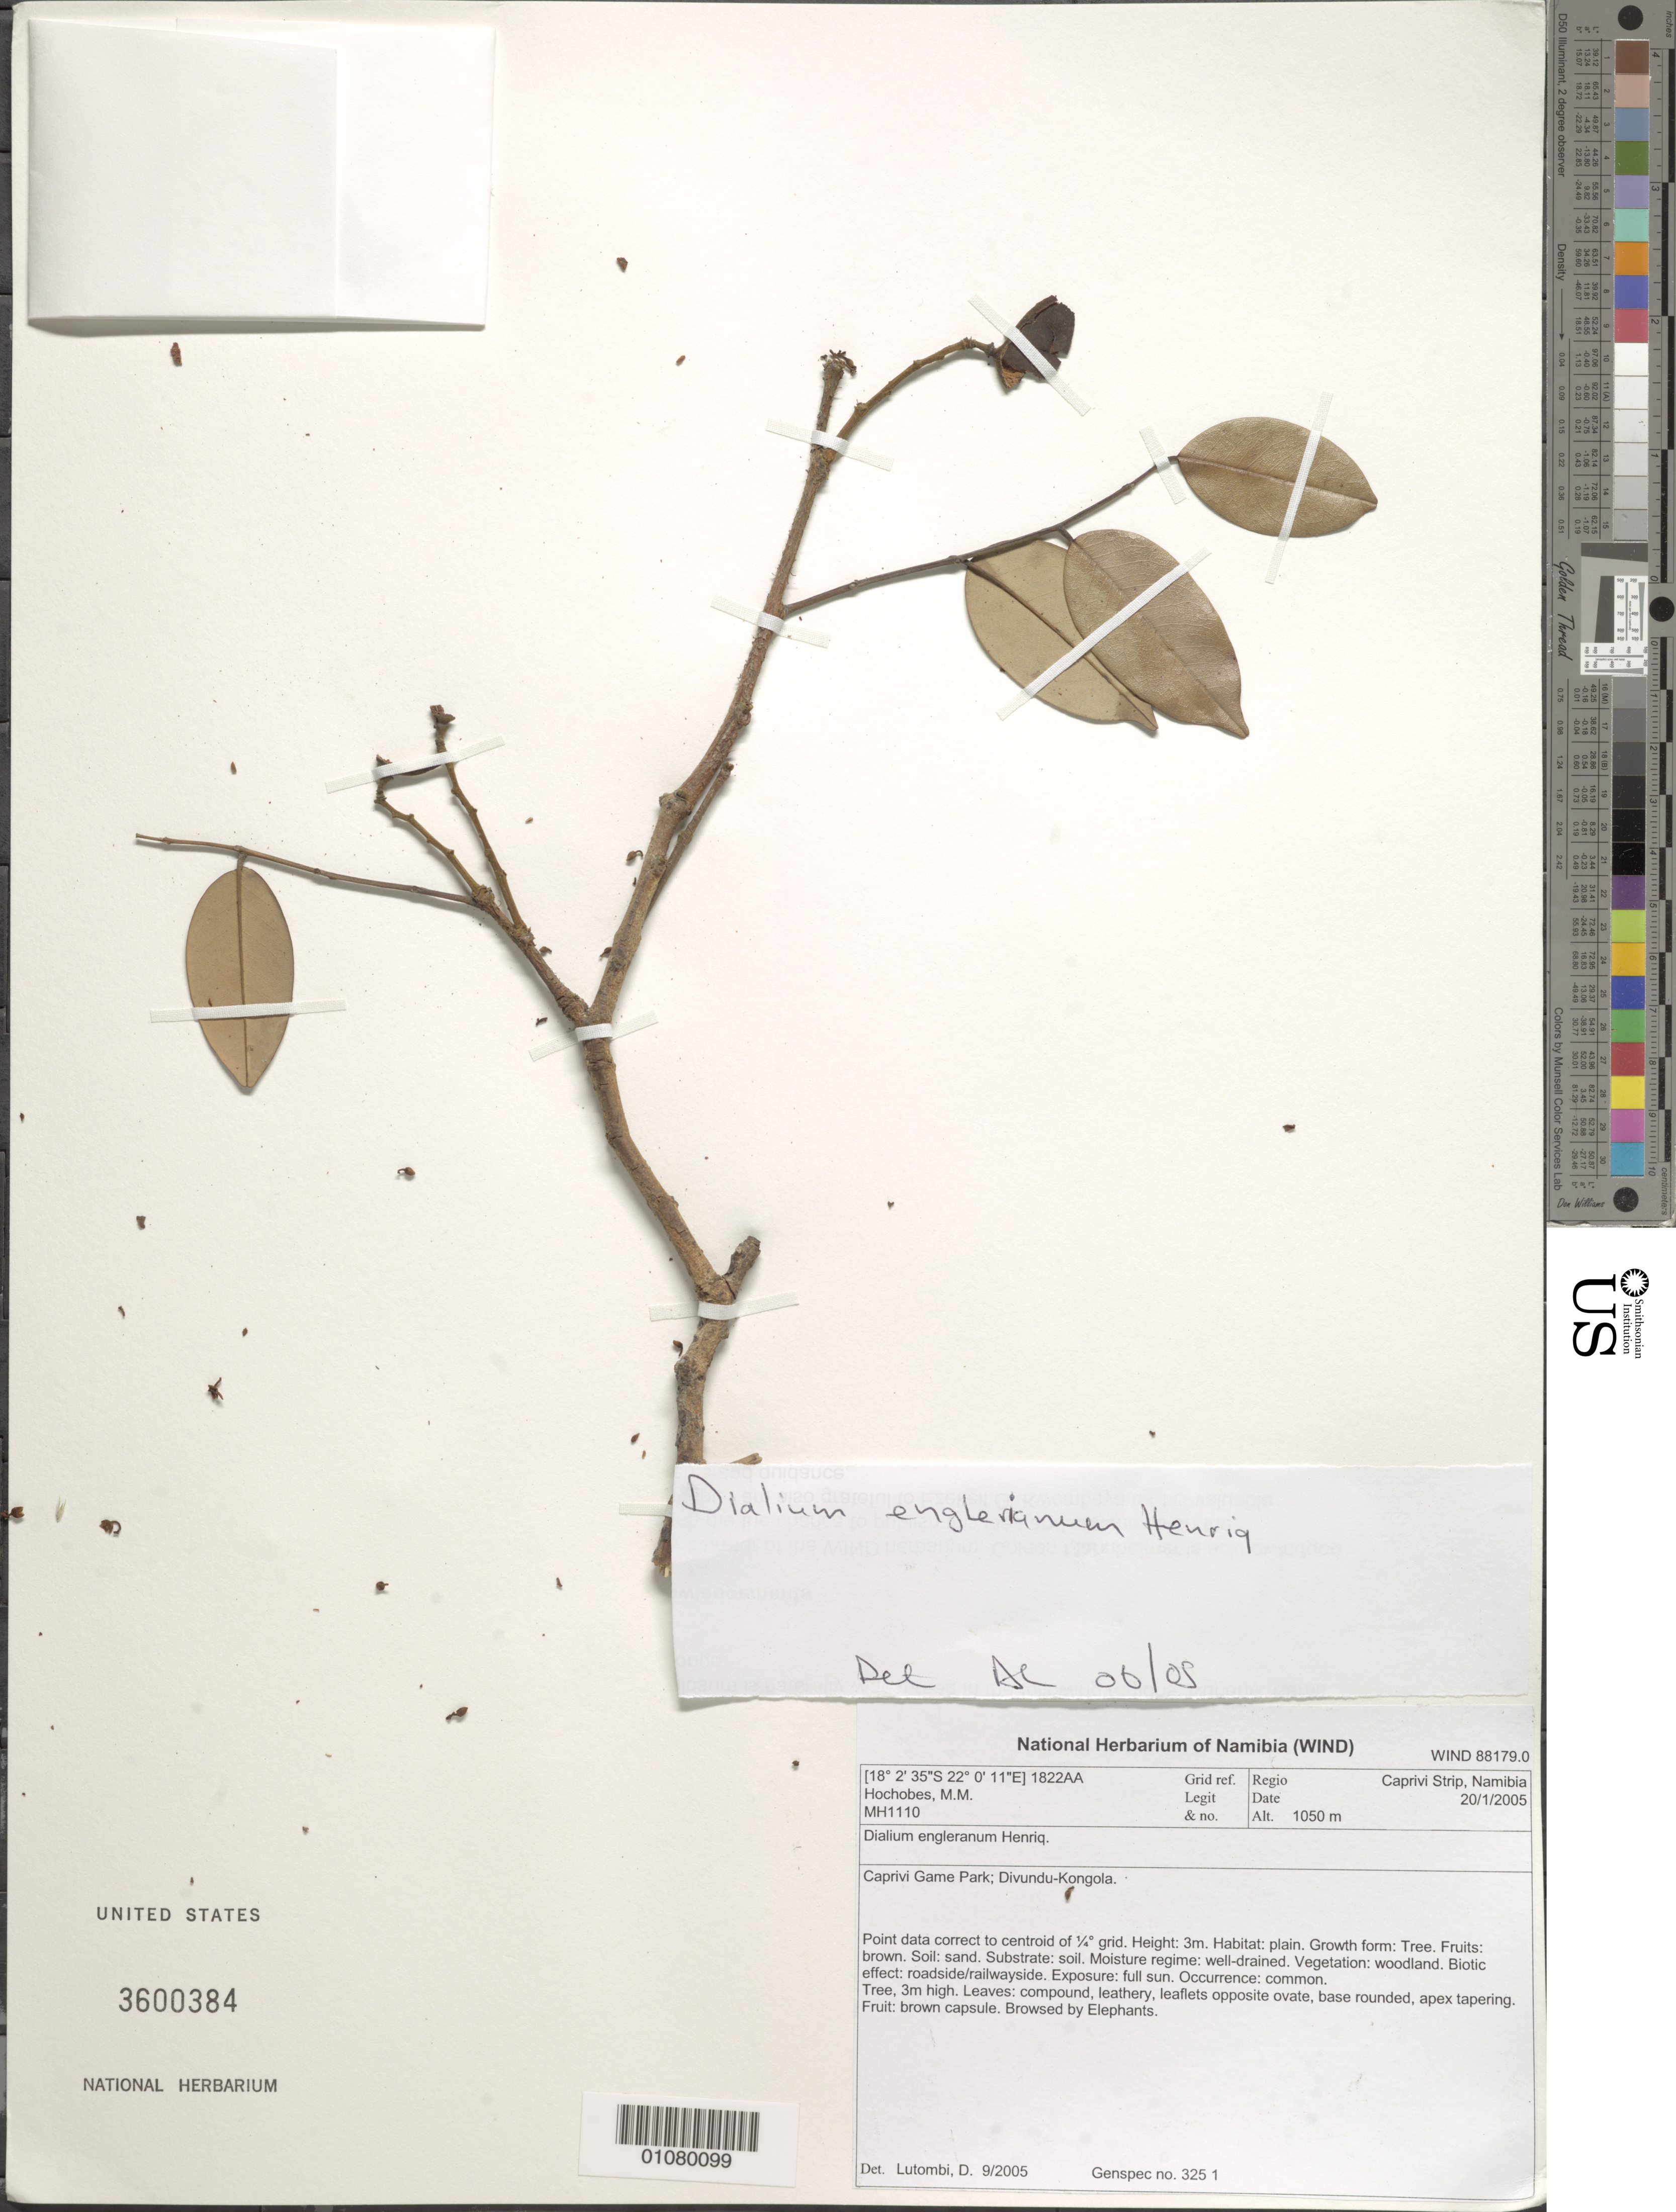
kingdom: Plantae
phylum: Tracheophyta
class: Magnoliopsida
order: Fabales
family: Fabaceae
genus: Dialium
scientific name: Dialium englerianum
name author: Henriq.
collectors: M. Hochobes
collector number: MH 1110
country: Namibia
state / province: Caprivi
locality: Caprivi Game Park, Divundu-Kongola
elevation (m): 1050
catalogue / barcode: US 3600384